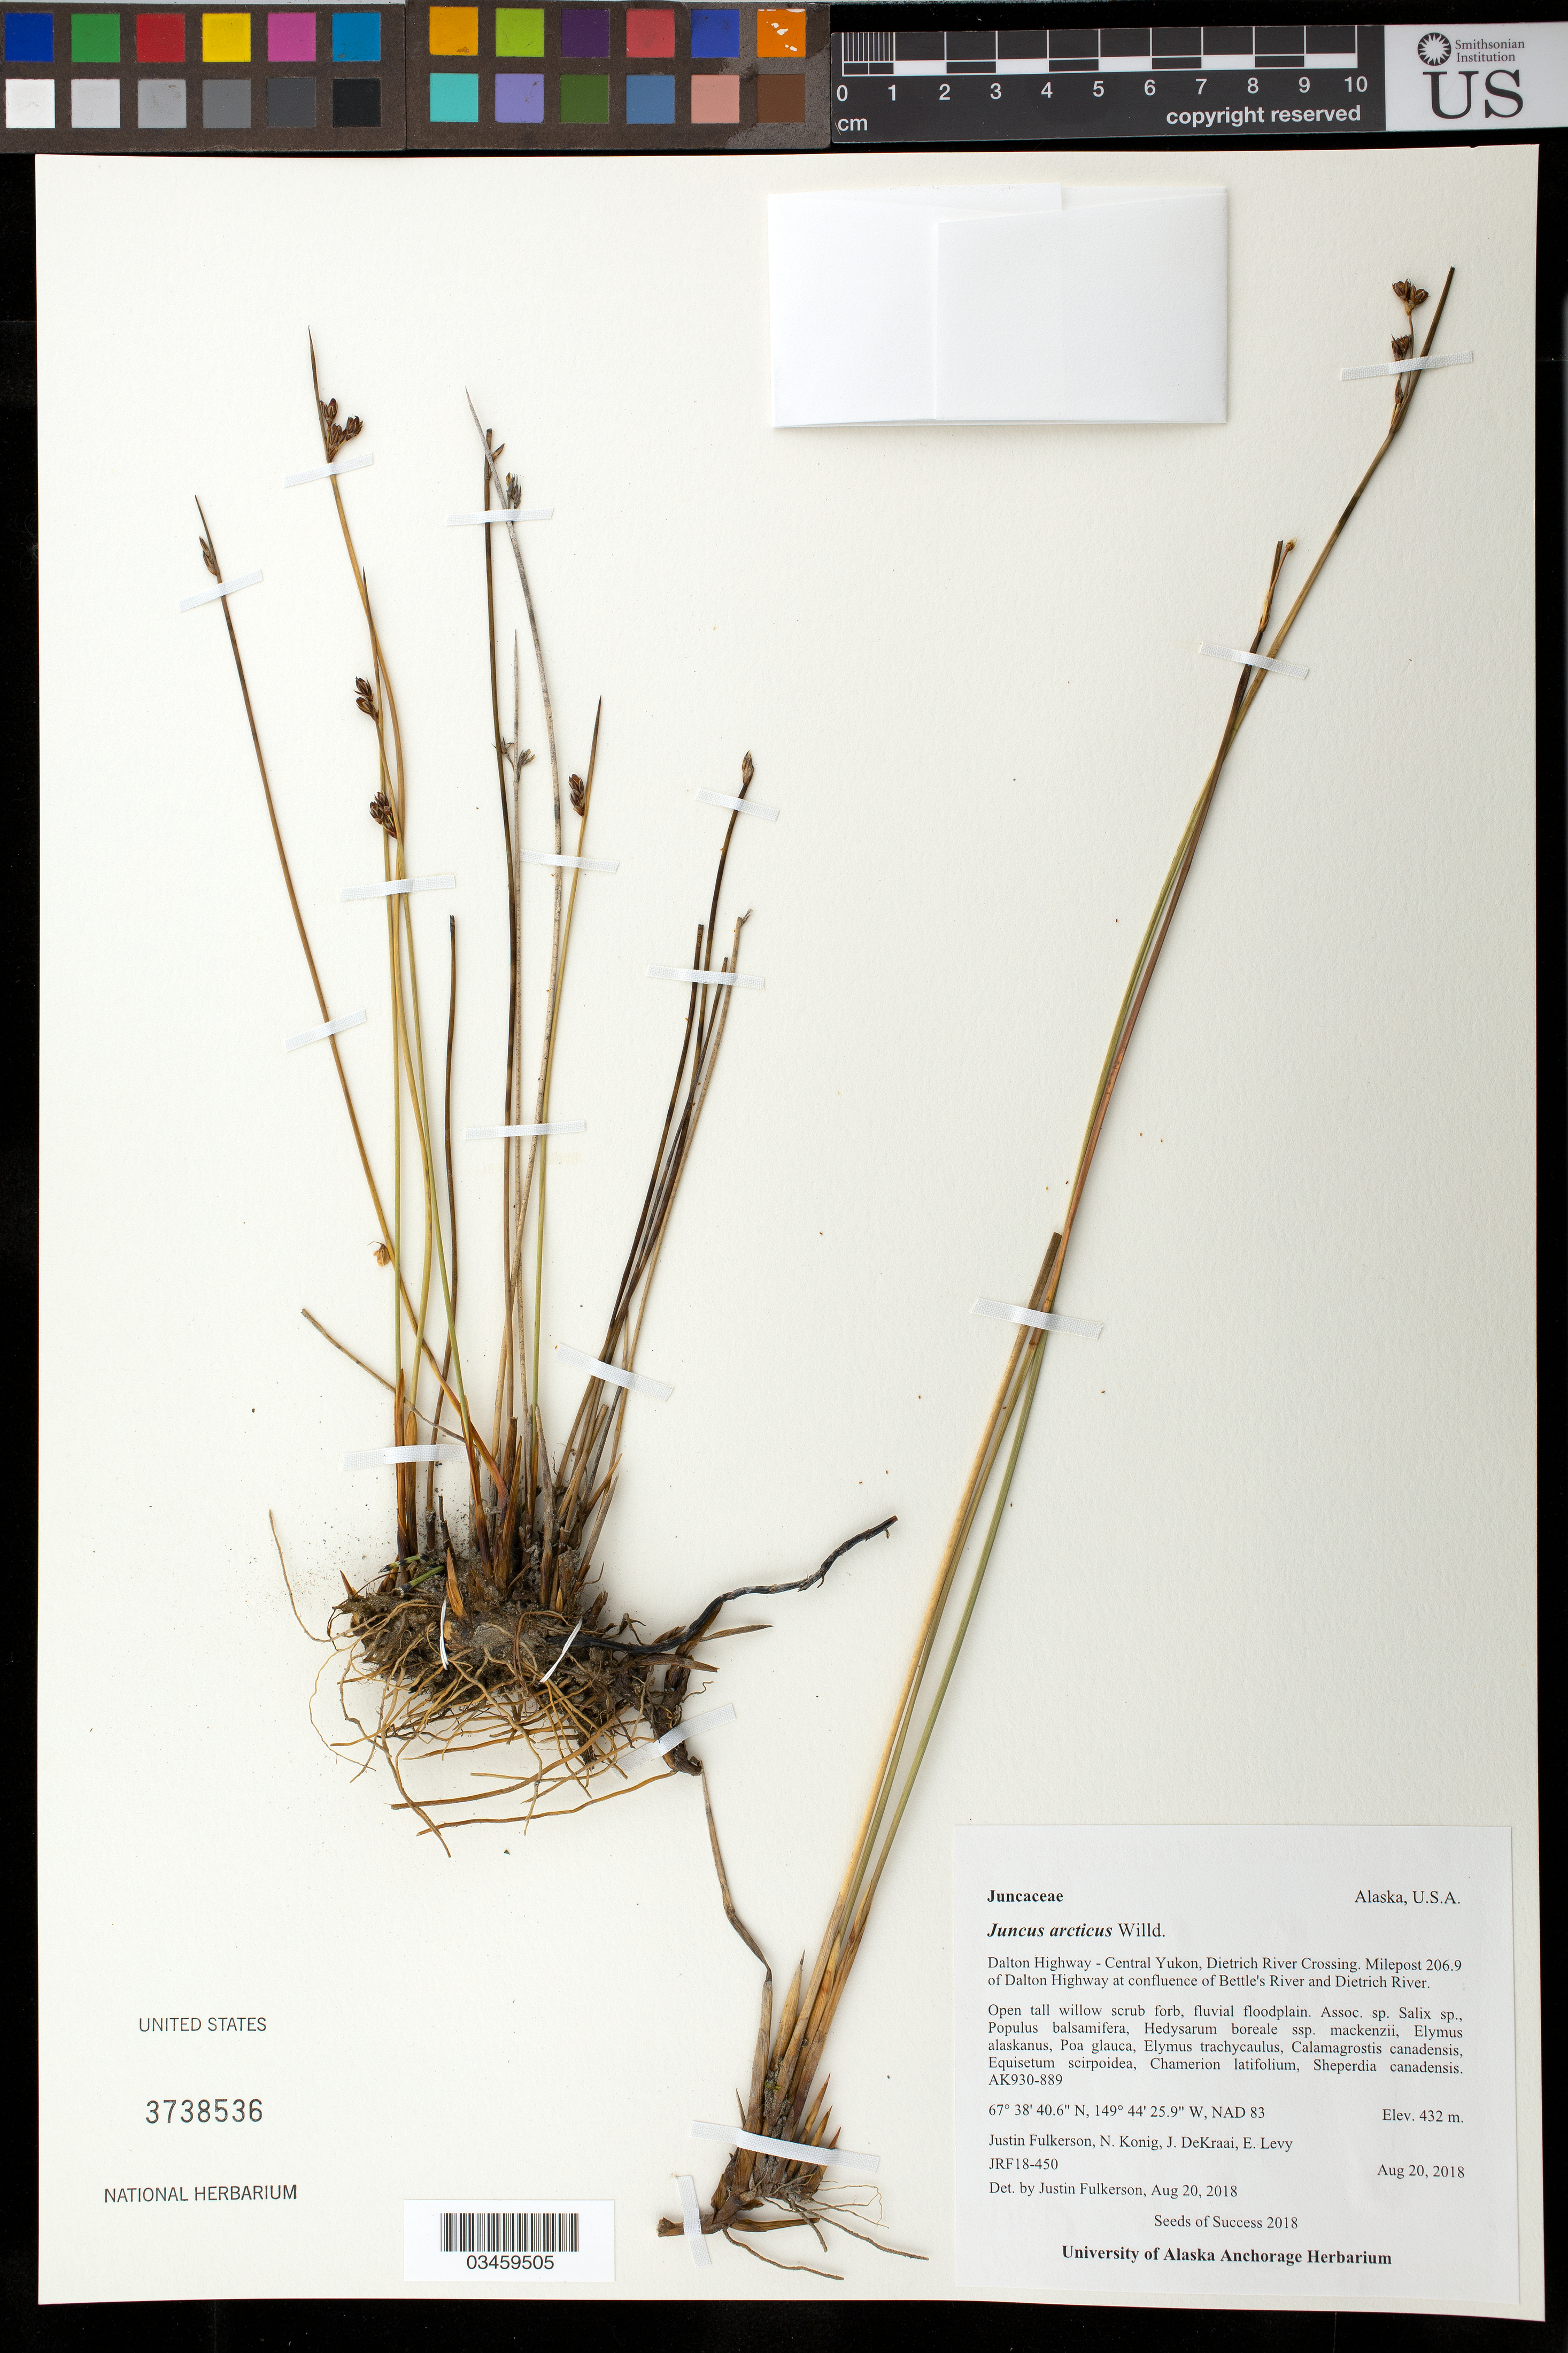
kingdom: Plantae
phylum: Tracheophyta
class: Liliopsida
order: Poales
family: Juncaceae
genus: Juncus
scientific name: Juncus arcticus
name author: Willd.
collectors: J. Fulkerson, N. Konig, E. Levy & J. Dekraai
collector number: JRF18-450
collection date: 2018-08-20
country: United States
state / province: Alaska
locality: Dalton Hwy-Central Yukon, Dietrich River crossing at confluence of Bettle's River, milepost 206.9 of Dalton Hwy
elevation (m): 432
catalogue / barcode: US 3738536